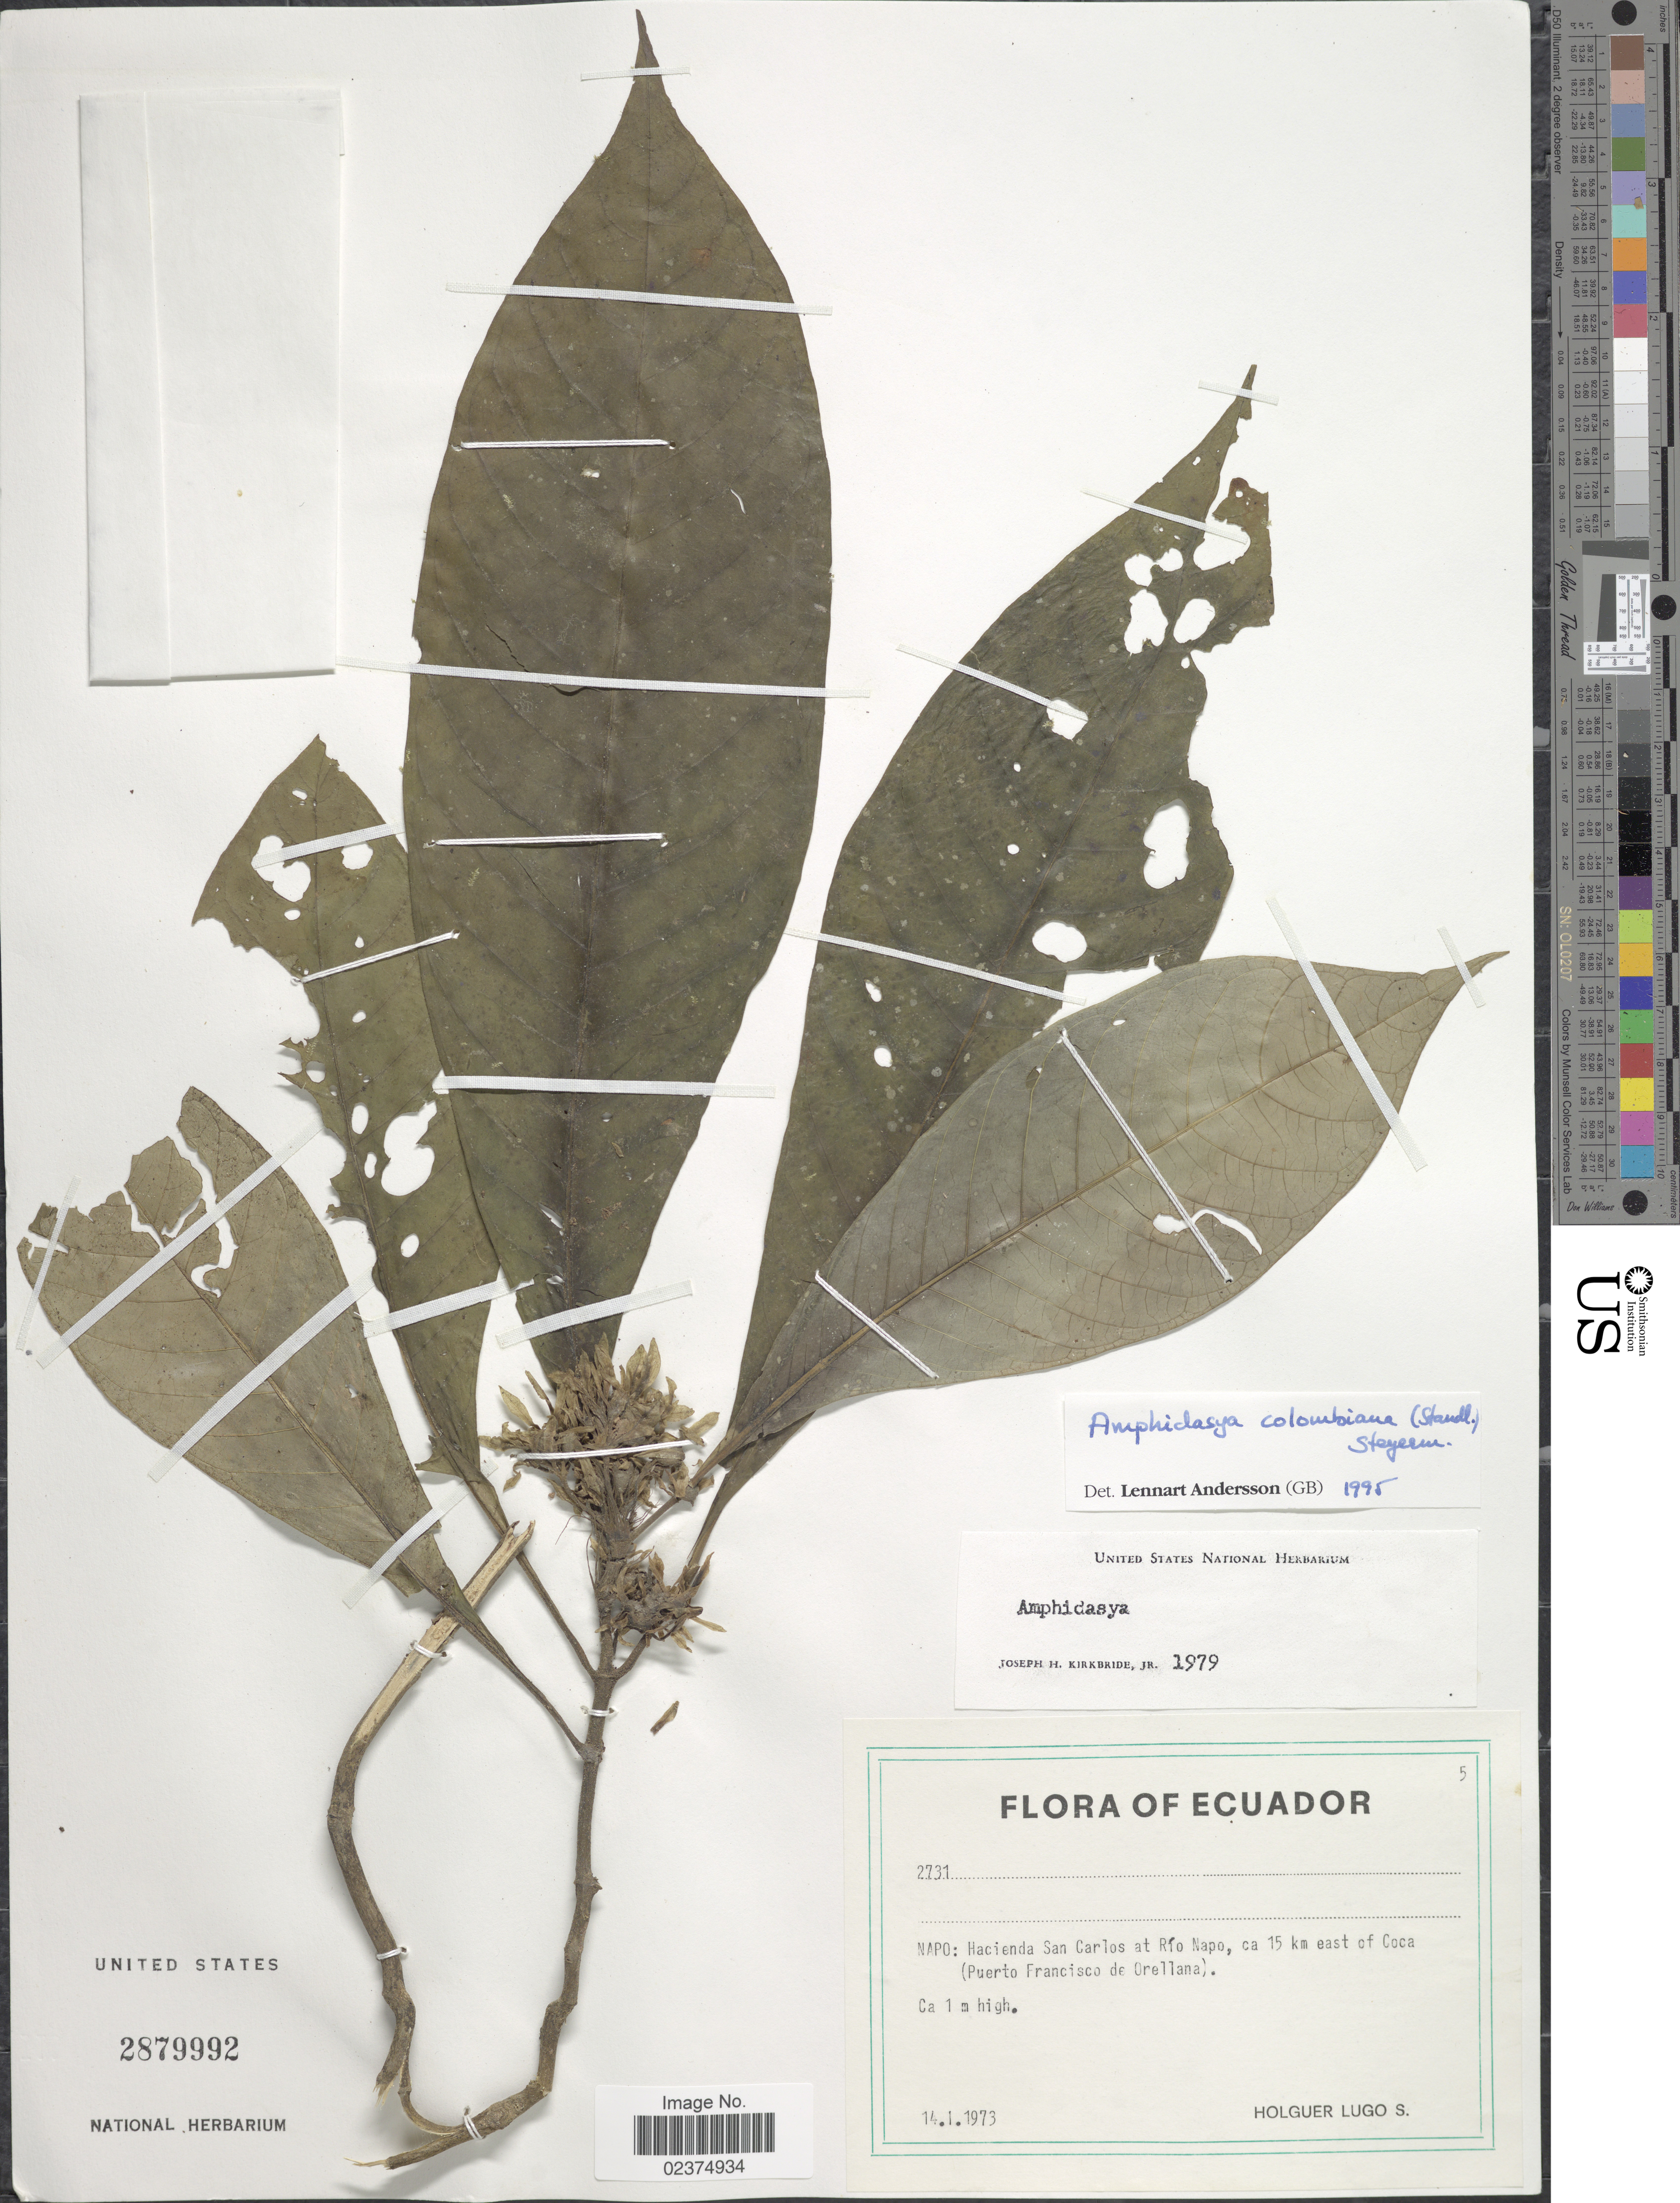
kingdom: Plantae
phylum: Tracheophyta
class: Magnoliopsida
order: Gentianales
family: Rubiaceae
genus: Amphidasya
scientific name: Amphidasya colombiana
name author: (Standl.) Steyerm.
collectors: H. Lugo S.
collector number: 2731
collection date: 1973-01-14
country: Ecuador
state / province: Napo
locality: Hacienda San Carlos at Rio Napo, ca 15 km east of Coca (Puerto Francisco de Orellana)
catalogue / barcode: US 2879992